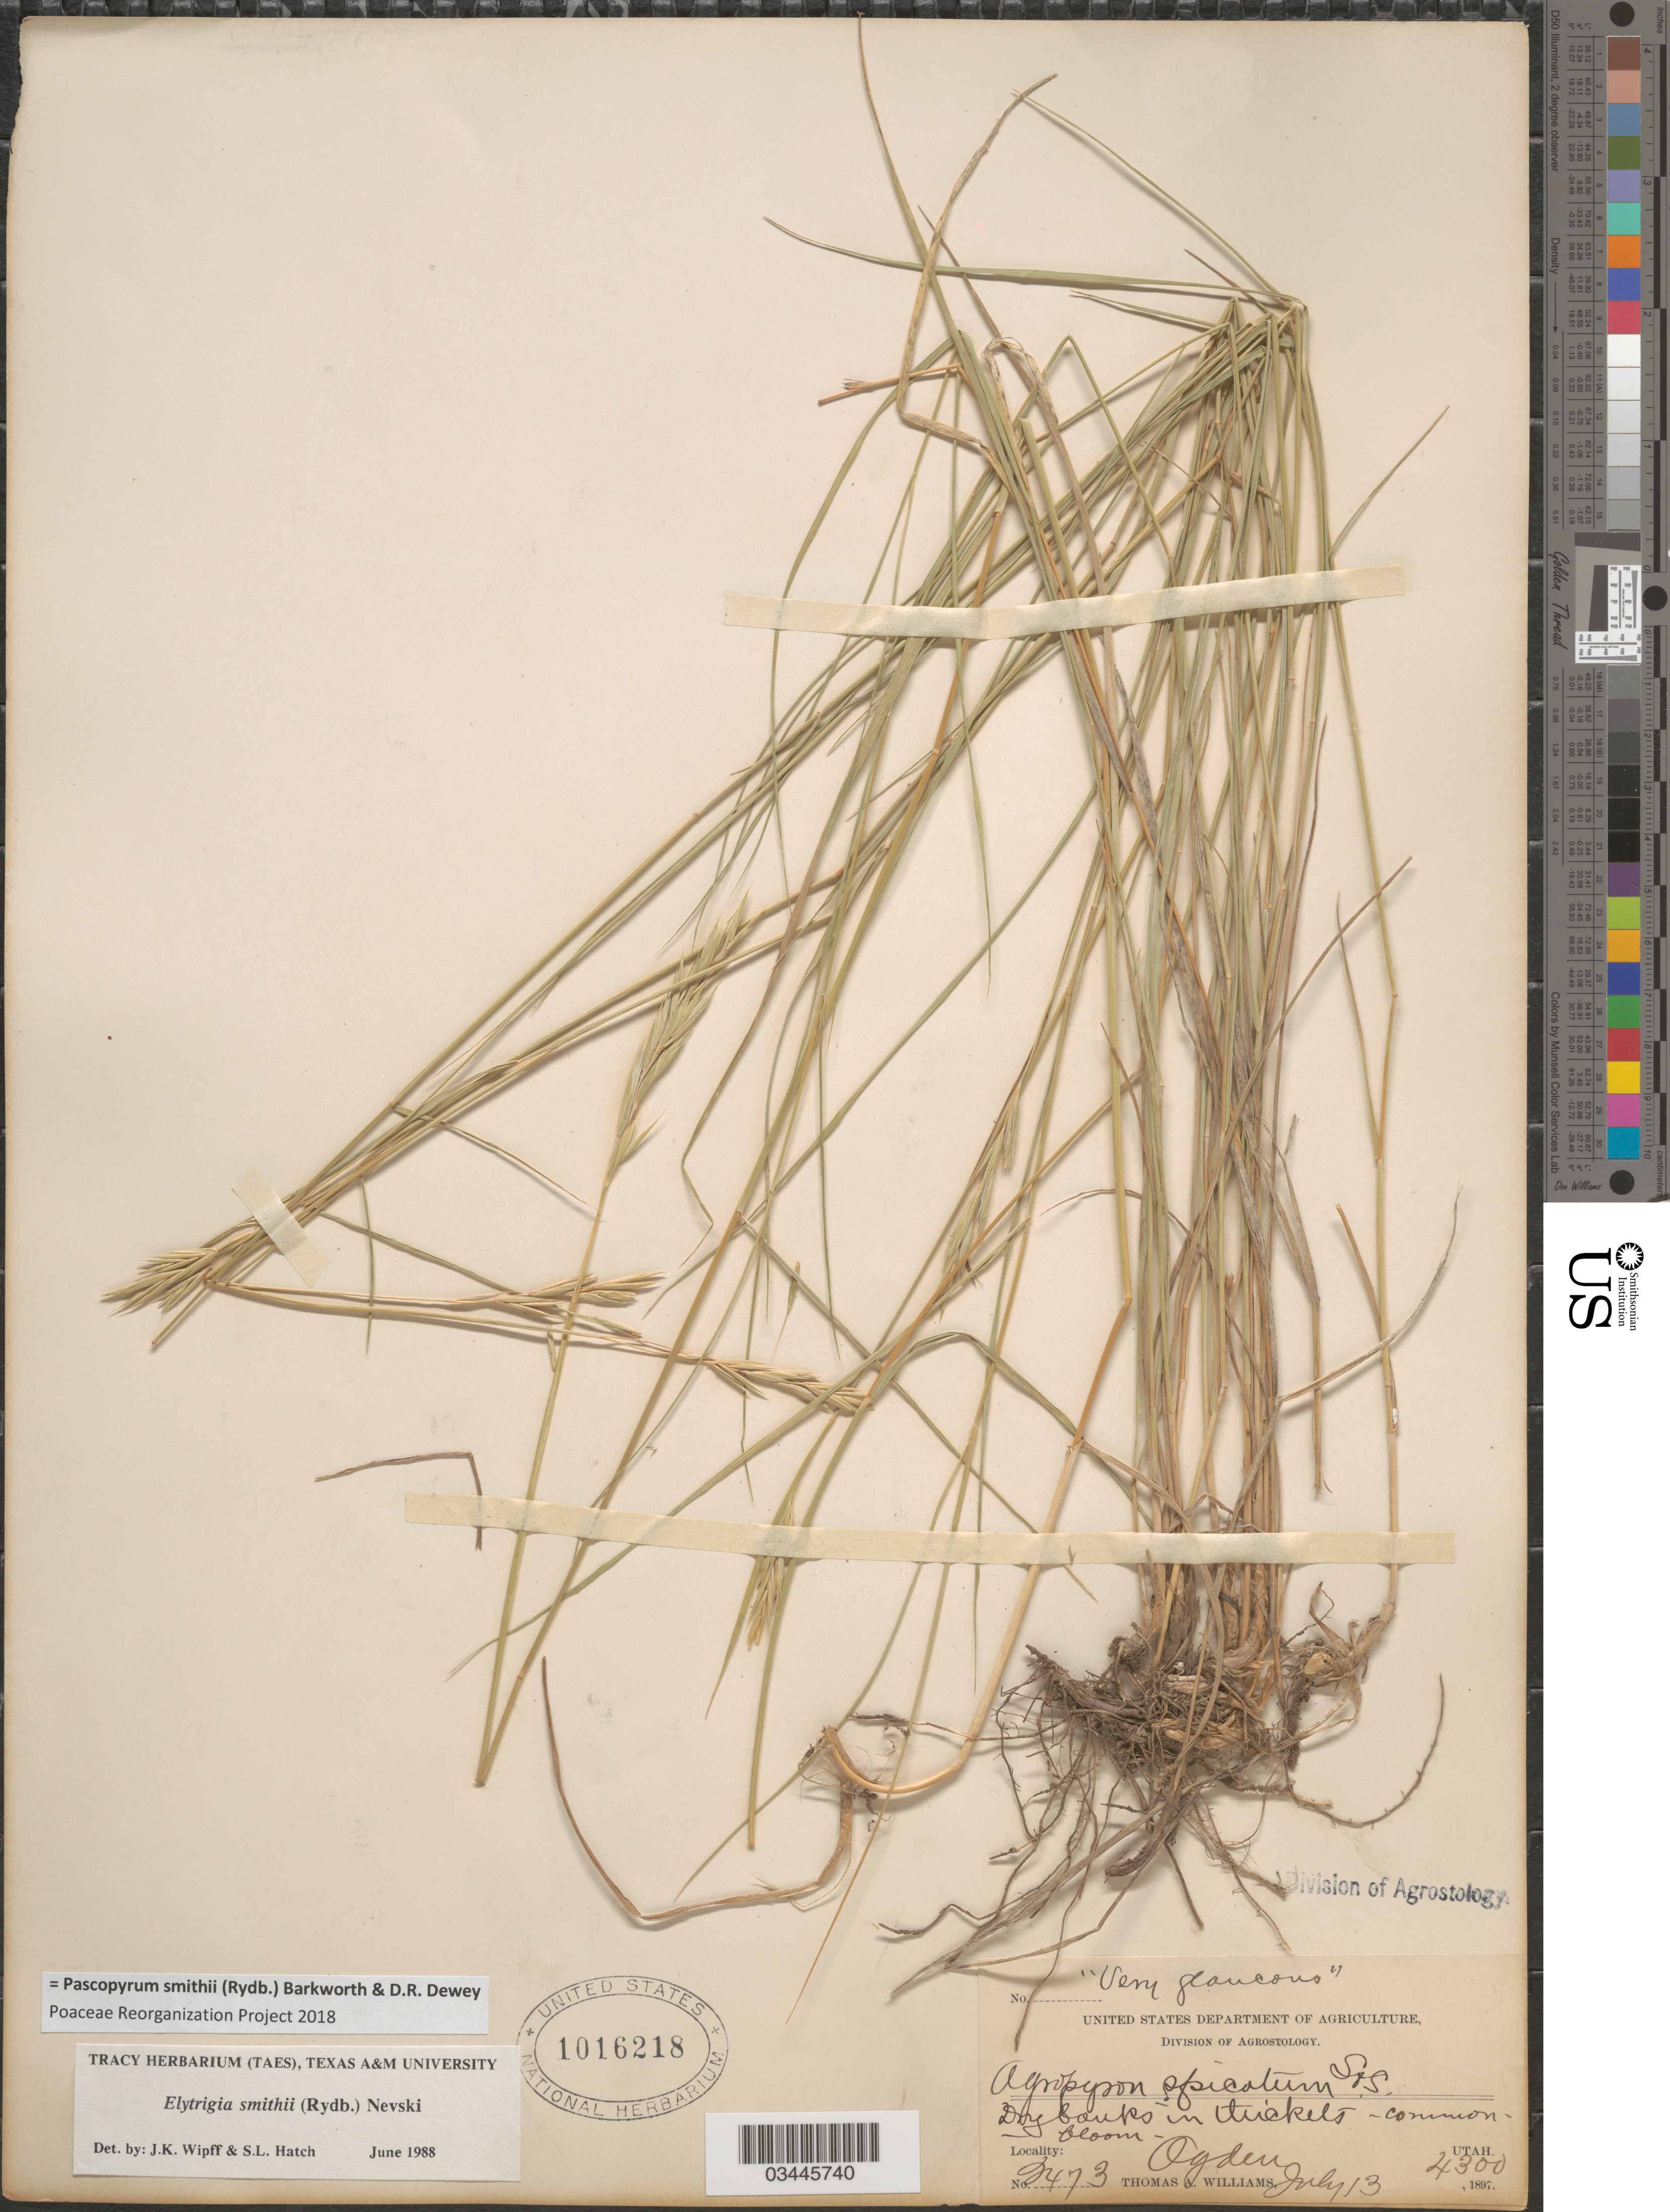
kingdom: Plantae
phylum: Tracheophyta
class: Liliopsida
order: Poales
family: Poaceae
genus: Pascopyrum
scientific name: Pascopyrum smithii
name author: (Rydb.) Barkworth & Dewey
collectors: T. A. Williams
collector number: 2473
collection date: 1897-07-13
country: United States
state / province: Utah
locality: Dry banks in thickets. Ogden.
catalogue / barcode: US 1016218